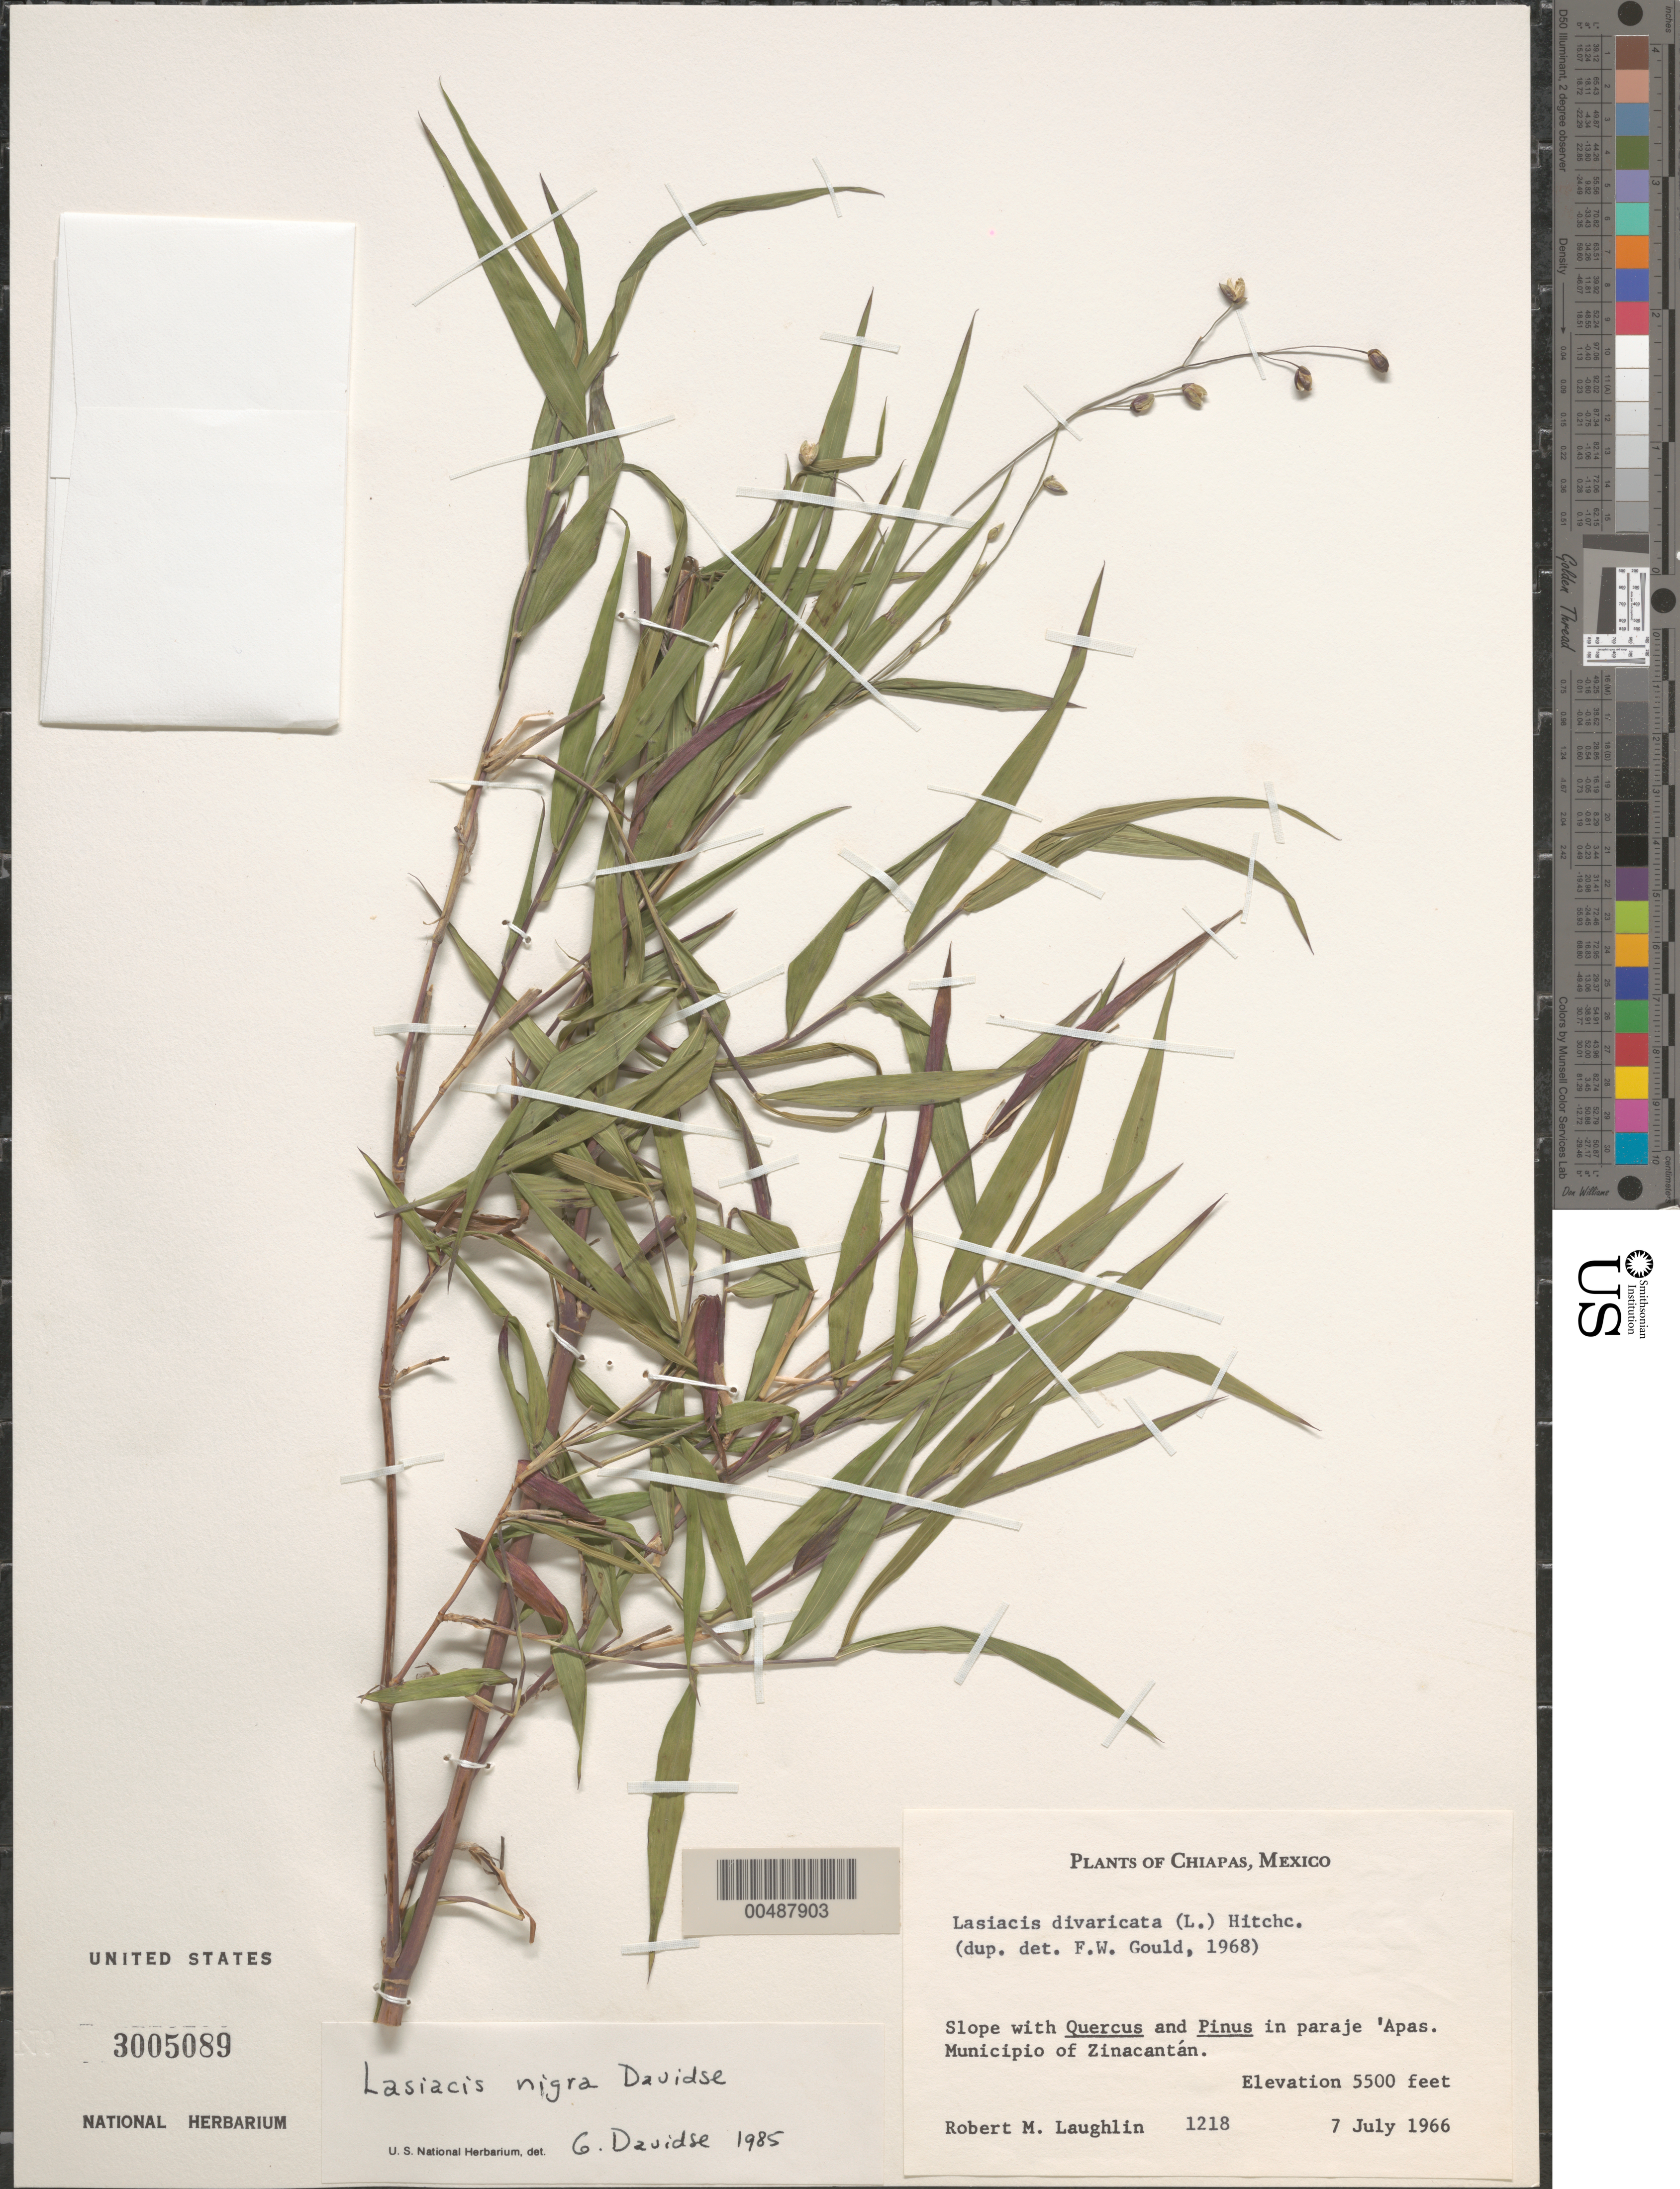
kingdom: Plantae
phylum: Tracheophyta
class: Liliopsida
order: Poales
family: Poaceae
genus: Lasiacis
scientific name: Lasiacis maxonii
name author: Swallen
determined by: Davidse, Gerrit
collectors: R. M. Laughlin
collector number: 1218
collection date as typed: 7 Jul 1966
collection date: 1966-07-07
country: Mexico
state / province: Chiapas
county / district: Zinacantán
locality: In paraje 'Apas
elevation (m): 1676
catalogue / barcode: US 3005089